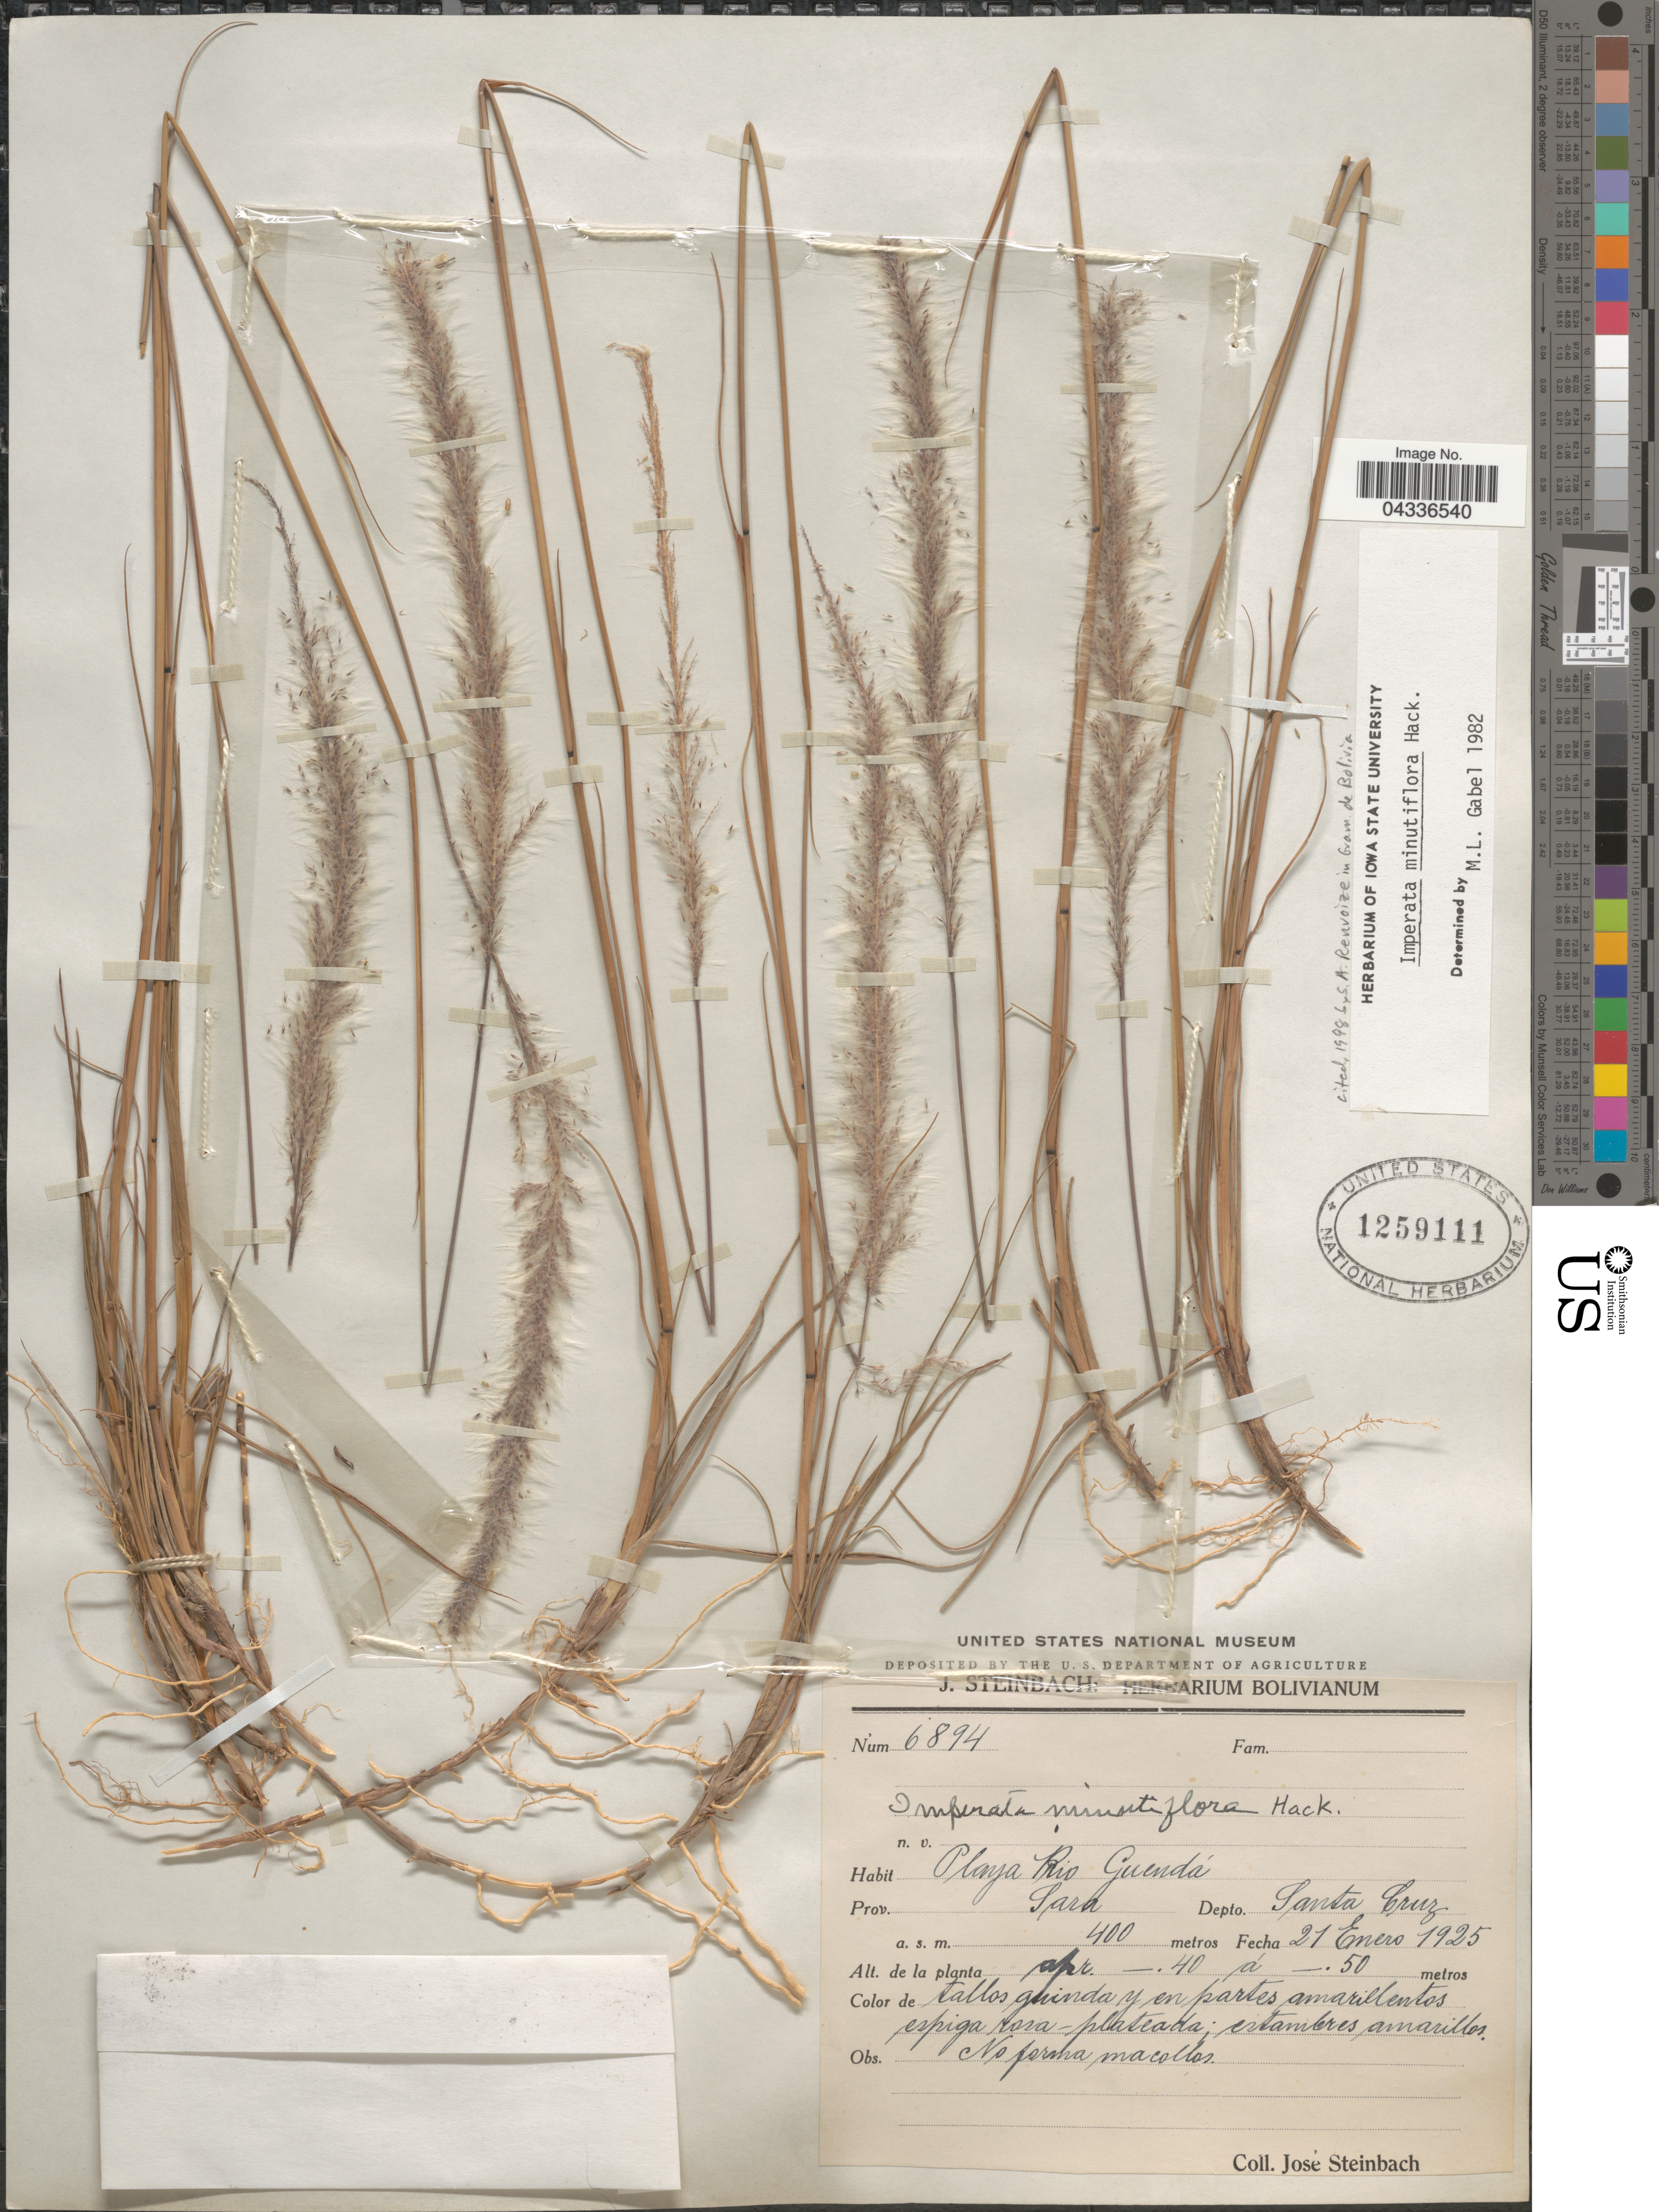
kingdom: Plantae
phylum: Tracheophyta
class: Liliopsida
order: Poales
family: Poaceae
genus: Imperata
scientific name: Imperata minutiflora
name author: Hack.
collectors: J. Steinbach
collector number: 6894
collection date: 1925-01-21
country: Bolivia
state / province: Santa Cruz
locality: Playa Rio Grande. Prov. Sara. Depto. Santa Cruz.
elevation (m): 400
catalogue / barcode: US 1259111